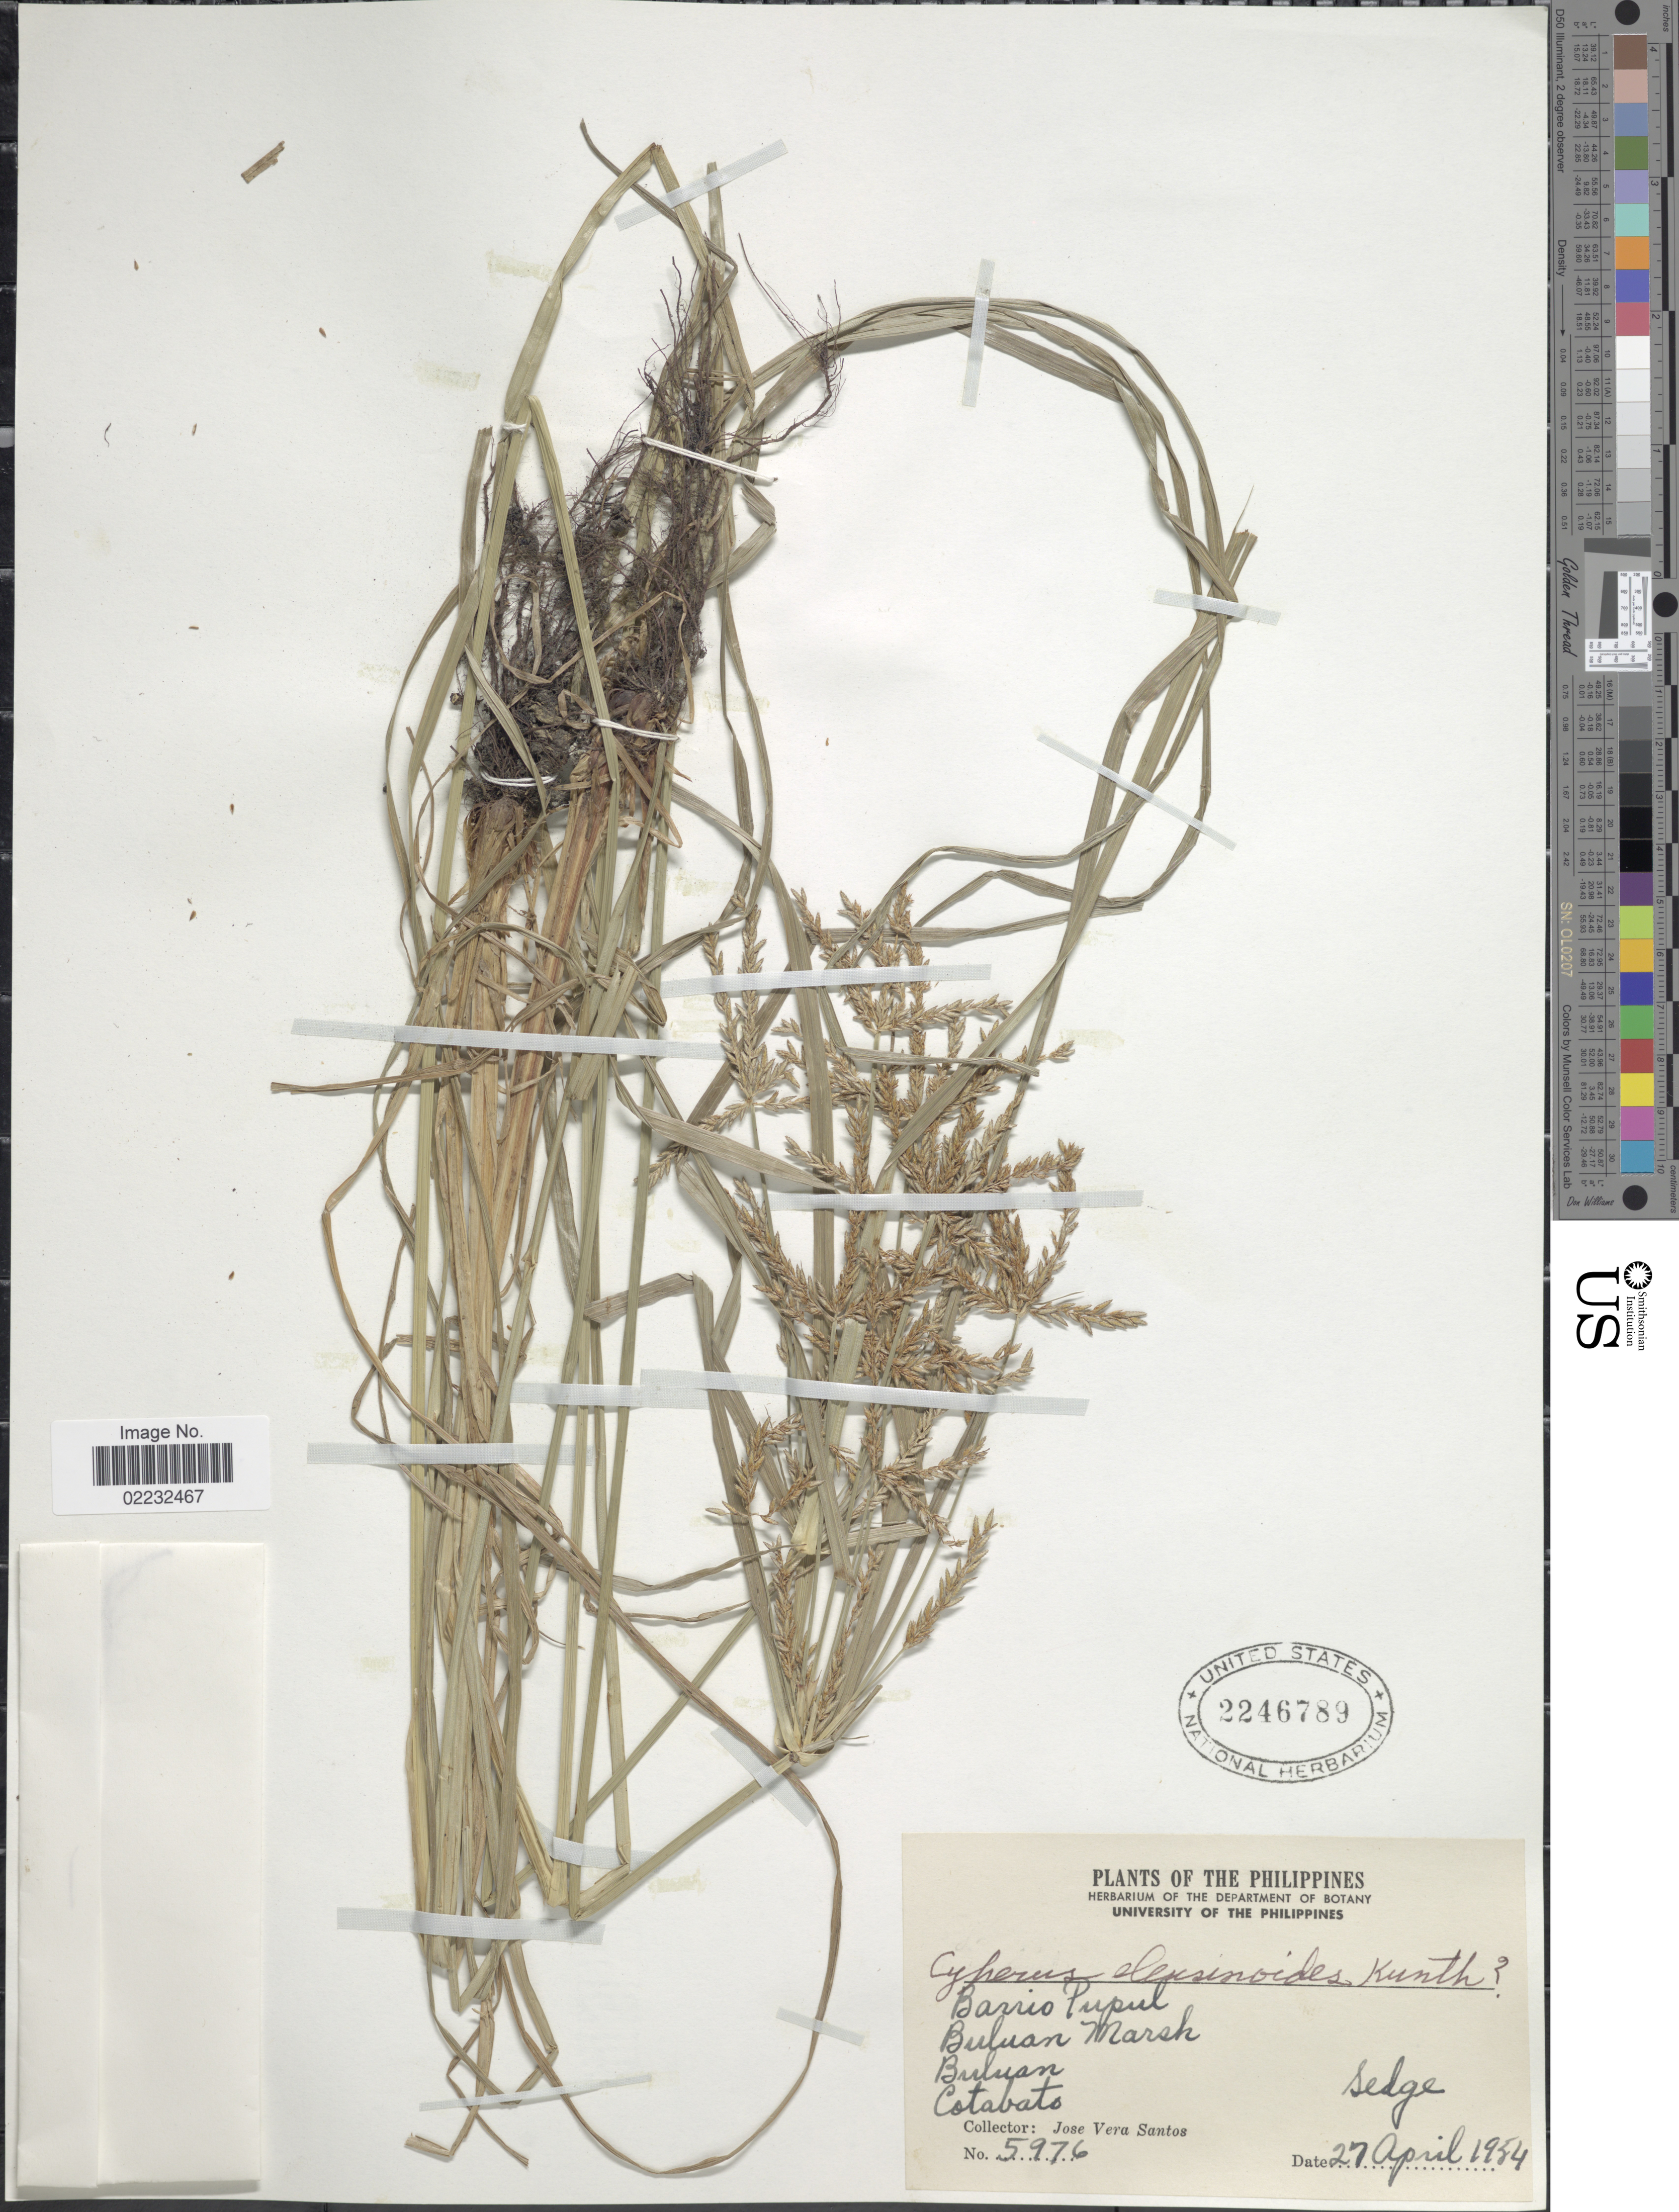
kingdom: Plantae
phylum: Tracheophyta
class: Liliopsida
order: Poales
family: Cyperaceae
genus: Cyperus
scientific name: Cyperus nutans subsp. eleusinoides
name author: (Kunth) T. Koyama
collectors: J. V. Santos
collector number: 5976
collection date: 1954-04-27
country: Philippines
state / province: Soccsksargen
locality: Barrio Pupul, Buluan Marsh, Buluan, Cotabato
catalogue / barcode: US 2246789